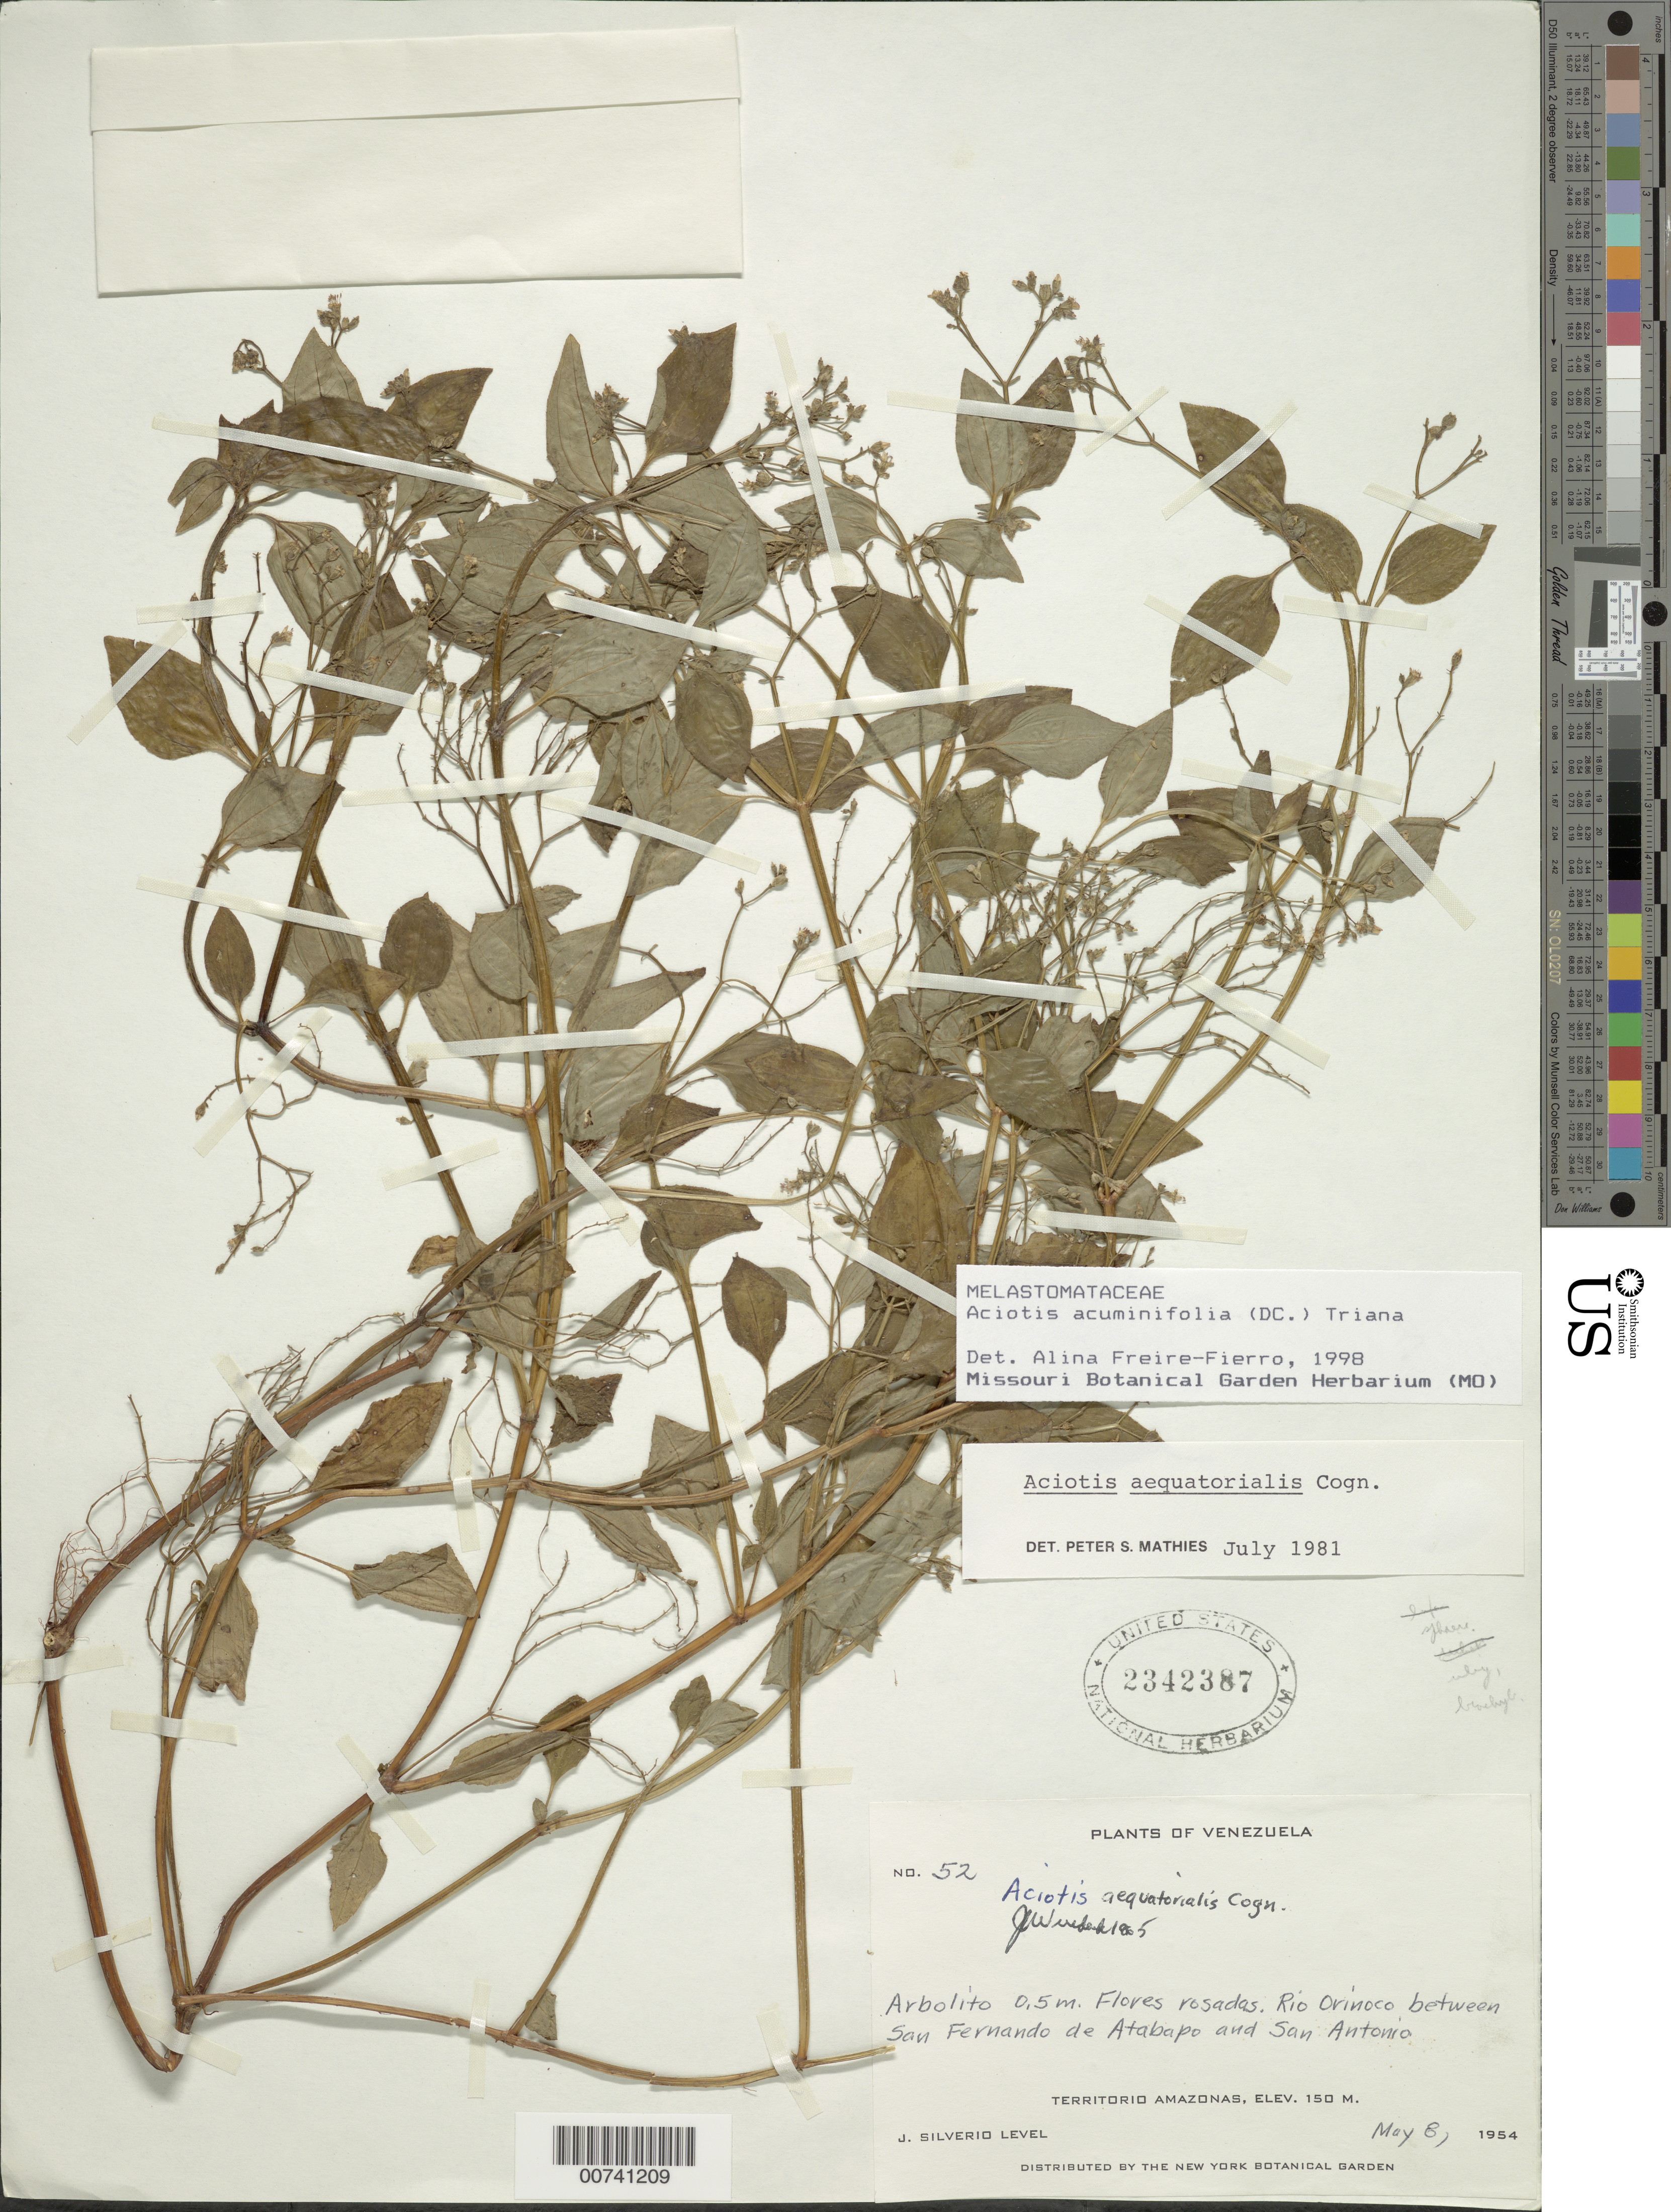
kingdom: Plantae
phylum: Tracheophyta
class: Magnoliopsida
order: Myrtales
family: Melastomataceae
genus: Aciotis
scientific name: Aciotis acuminifolia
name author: (Mart. ex DC.) Triana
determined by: Freire-Fierro, A.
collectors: J. Silverio L.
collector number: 52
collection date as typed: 8-May-54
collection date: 1954-05-08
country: Venezuela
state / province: Amazonas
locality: Río Orinoco, San Fernando de Atabapo to San Antonio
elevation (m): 150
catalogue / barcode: US 2342387